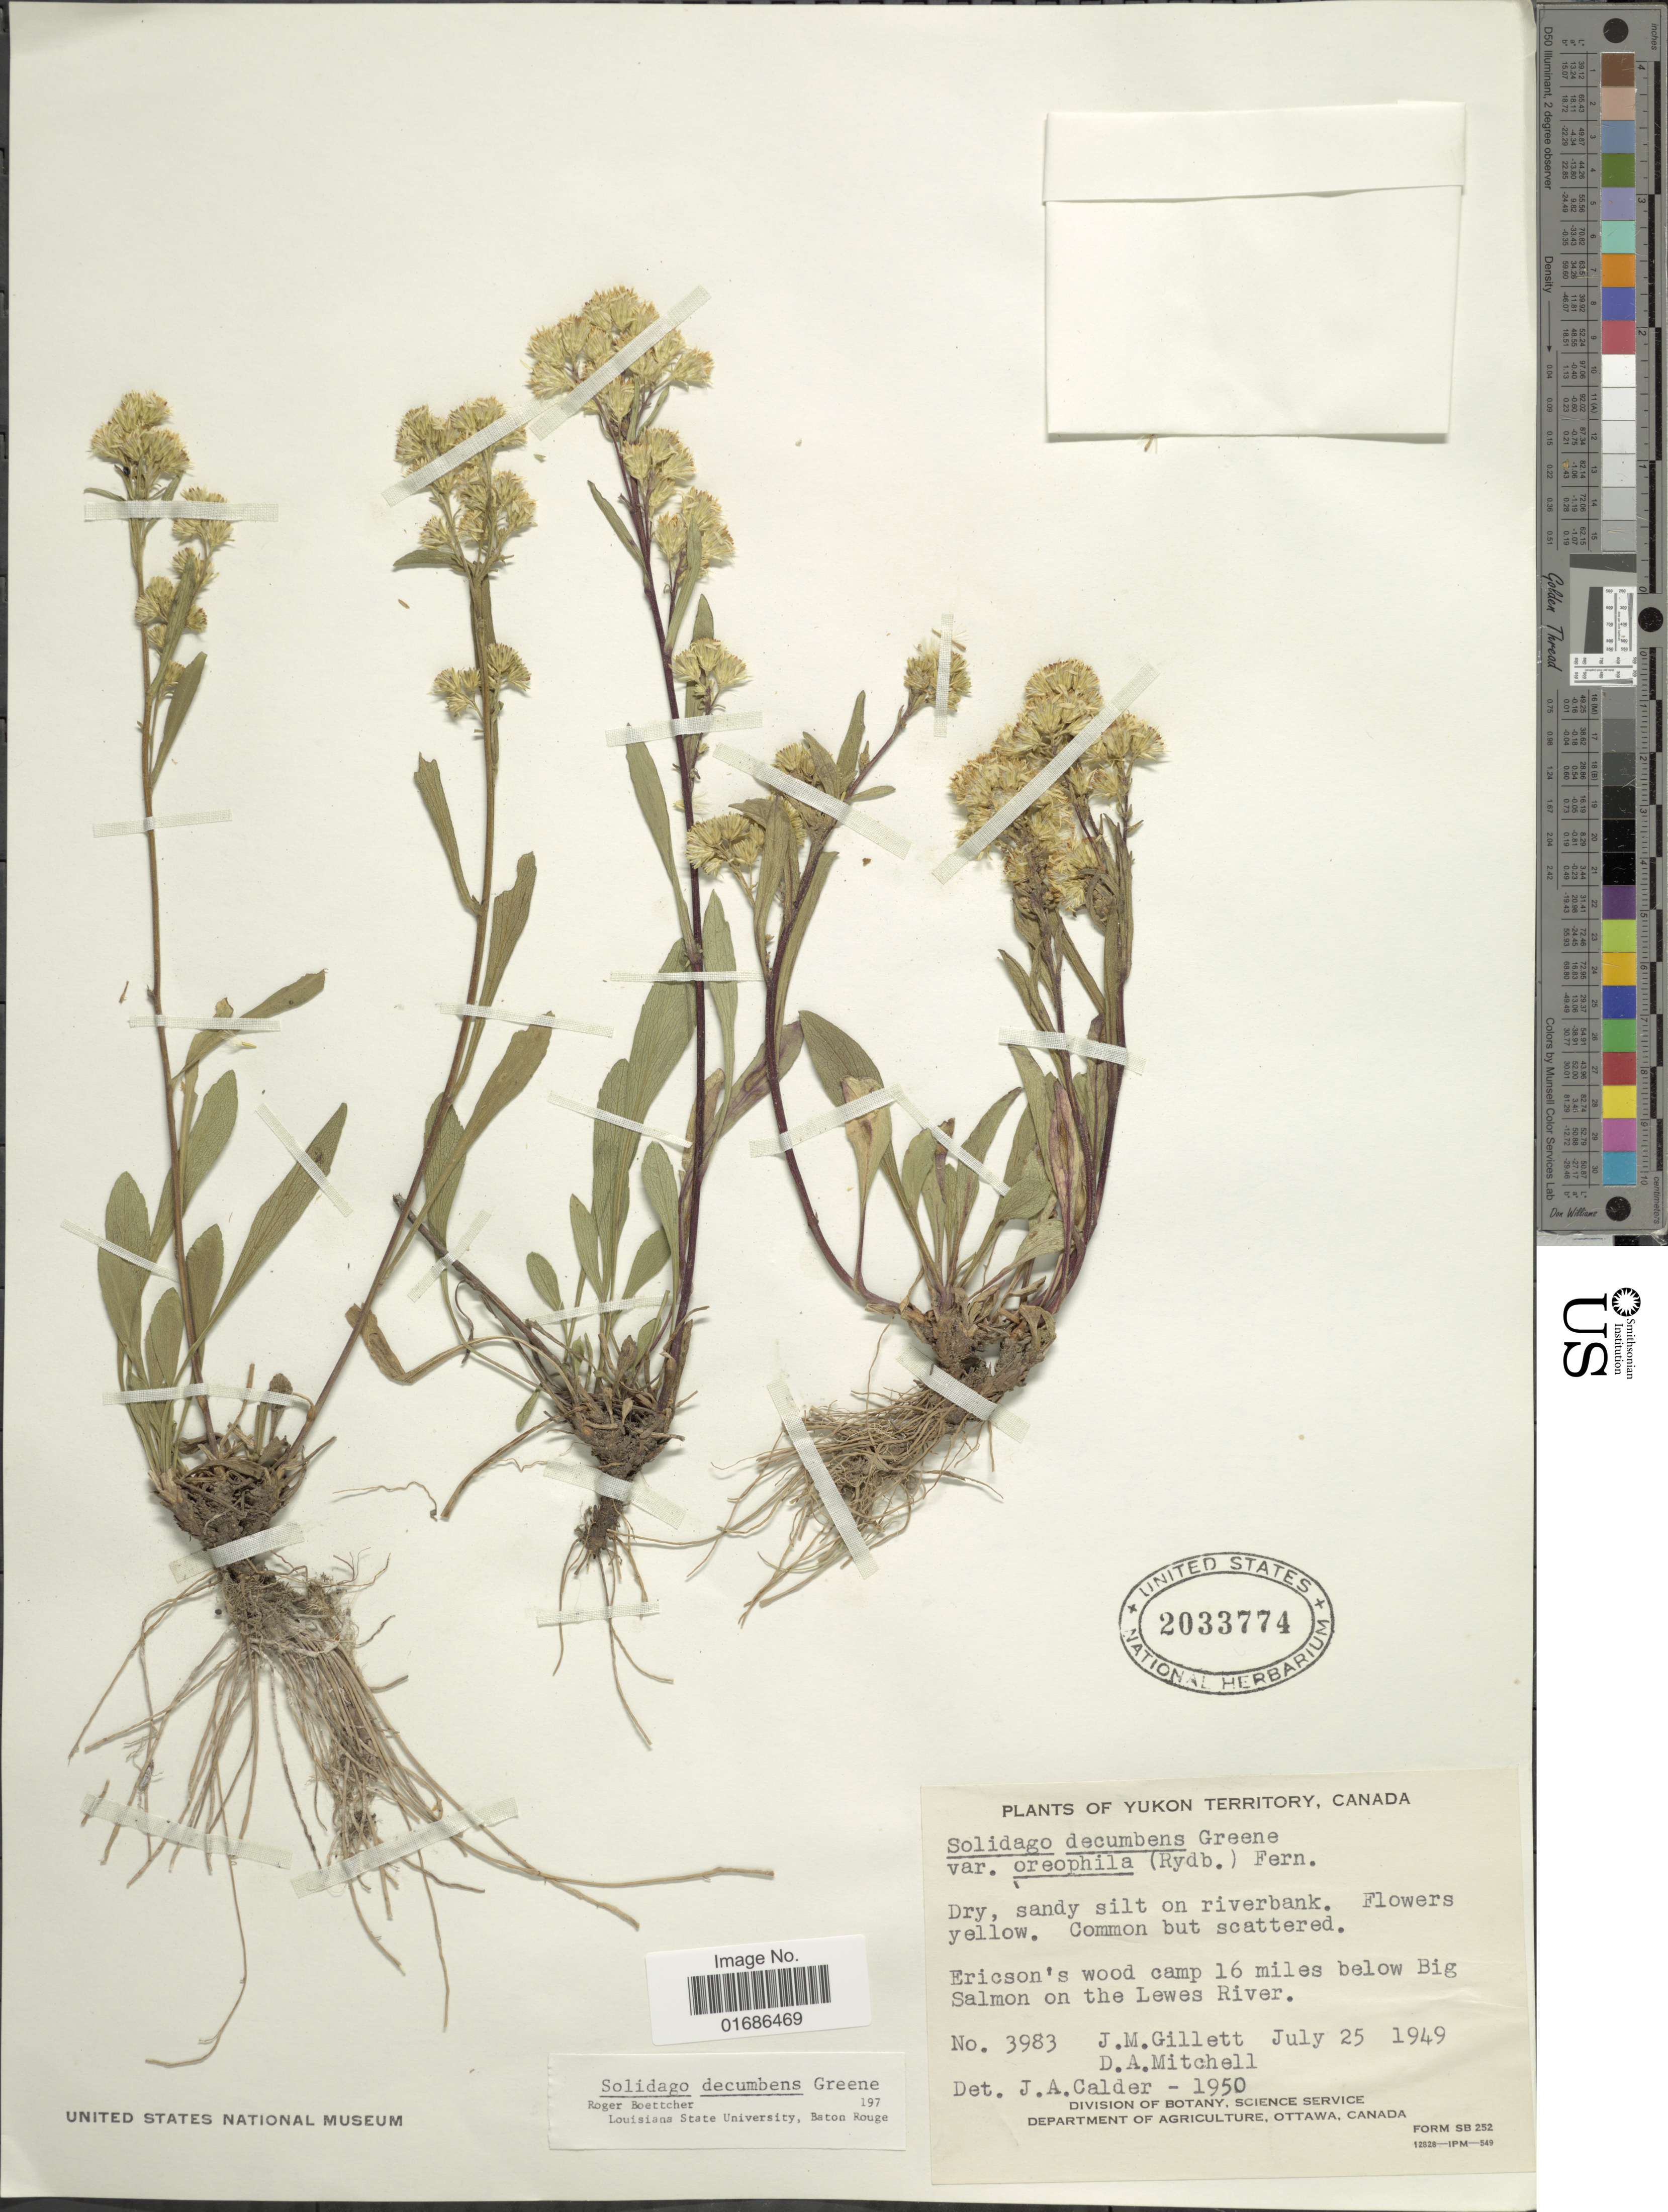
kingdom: Plantae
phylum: Tracheophyta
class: Magnoliopsida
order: Asterales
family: Asteraceae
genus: Solidago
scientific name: Solidago decumbens var. oreophila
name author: (Rydb.) Fernald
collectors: J. M. Gillett & D. Mitchell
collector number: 3983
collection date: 1949-07-25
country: Canada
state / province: Yukon Territory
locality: Ericson's wood camp 16 miles below Bog Salmon on the Lewes River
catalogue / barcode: US 2033774